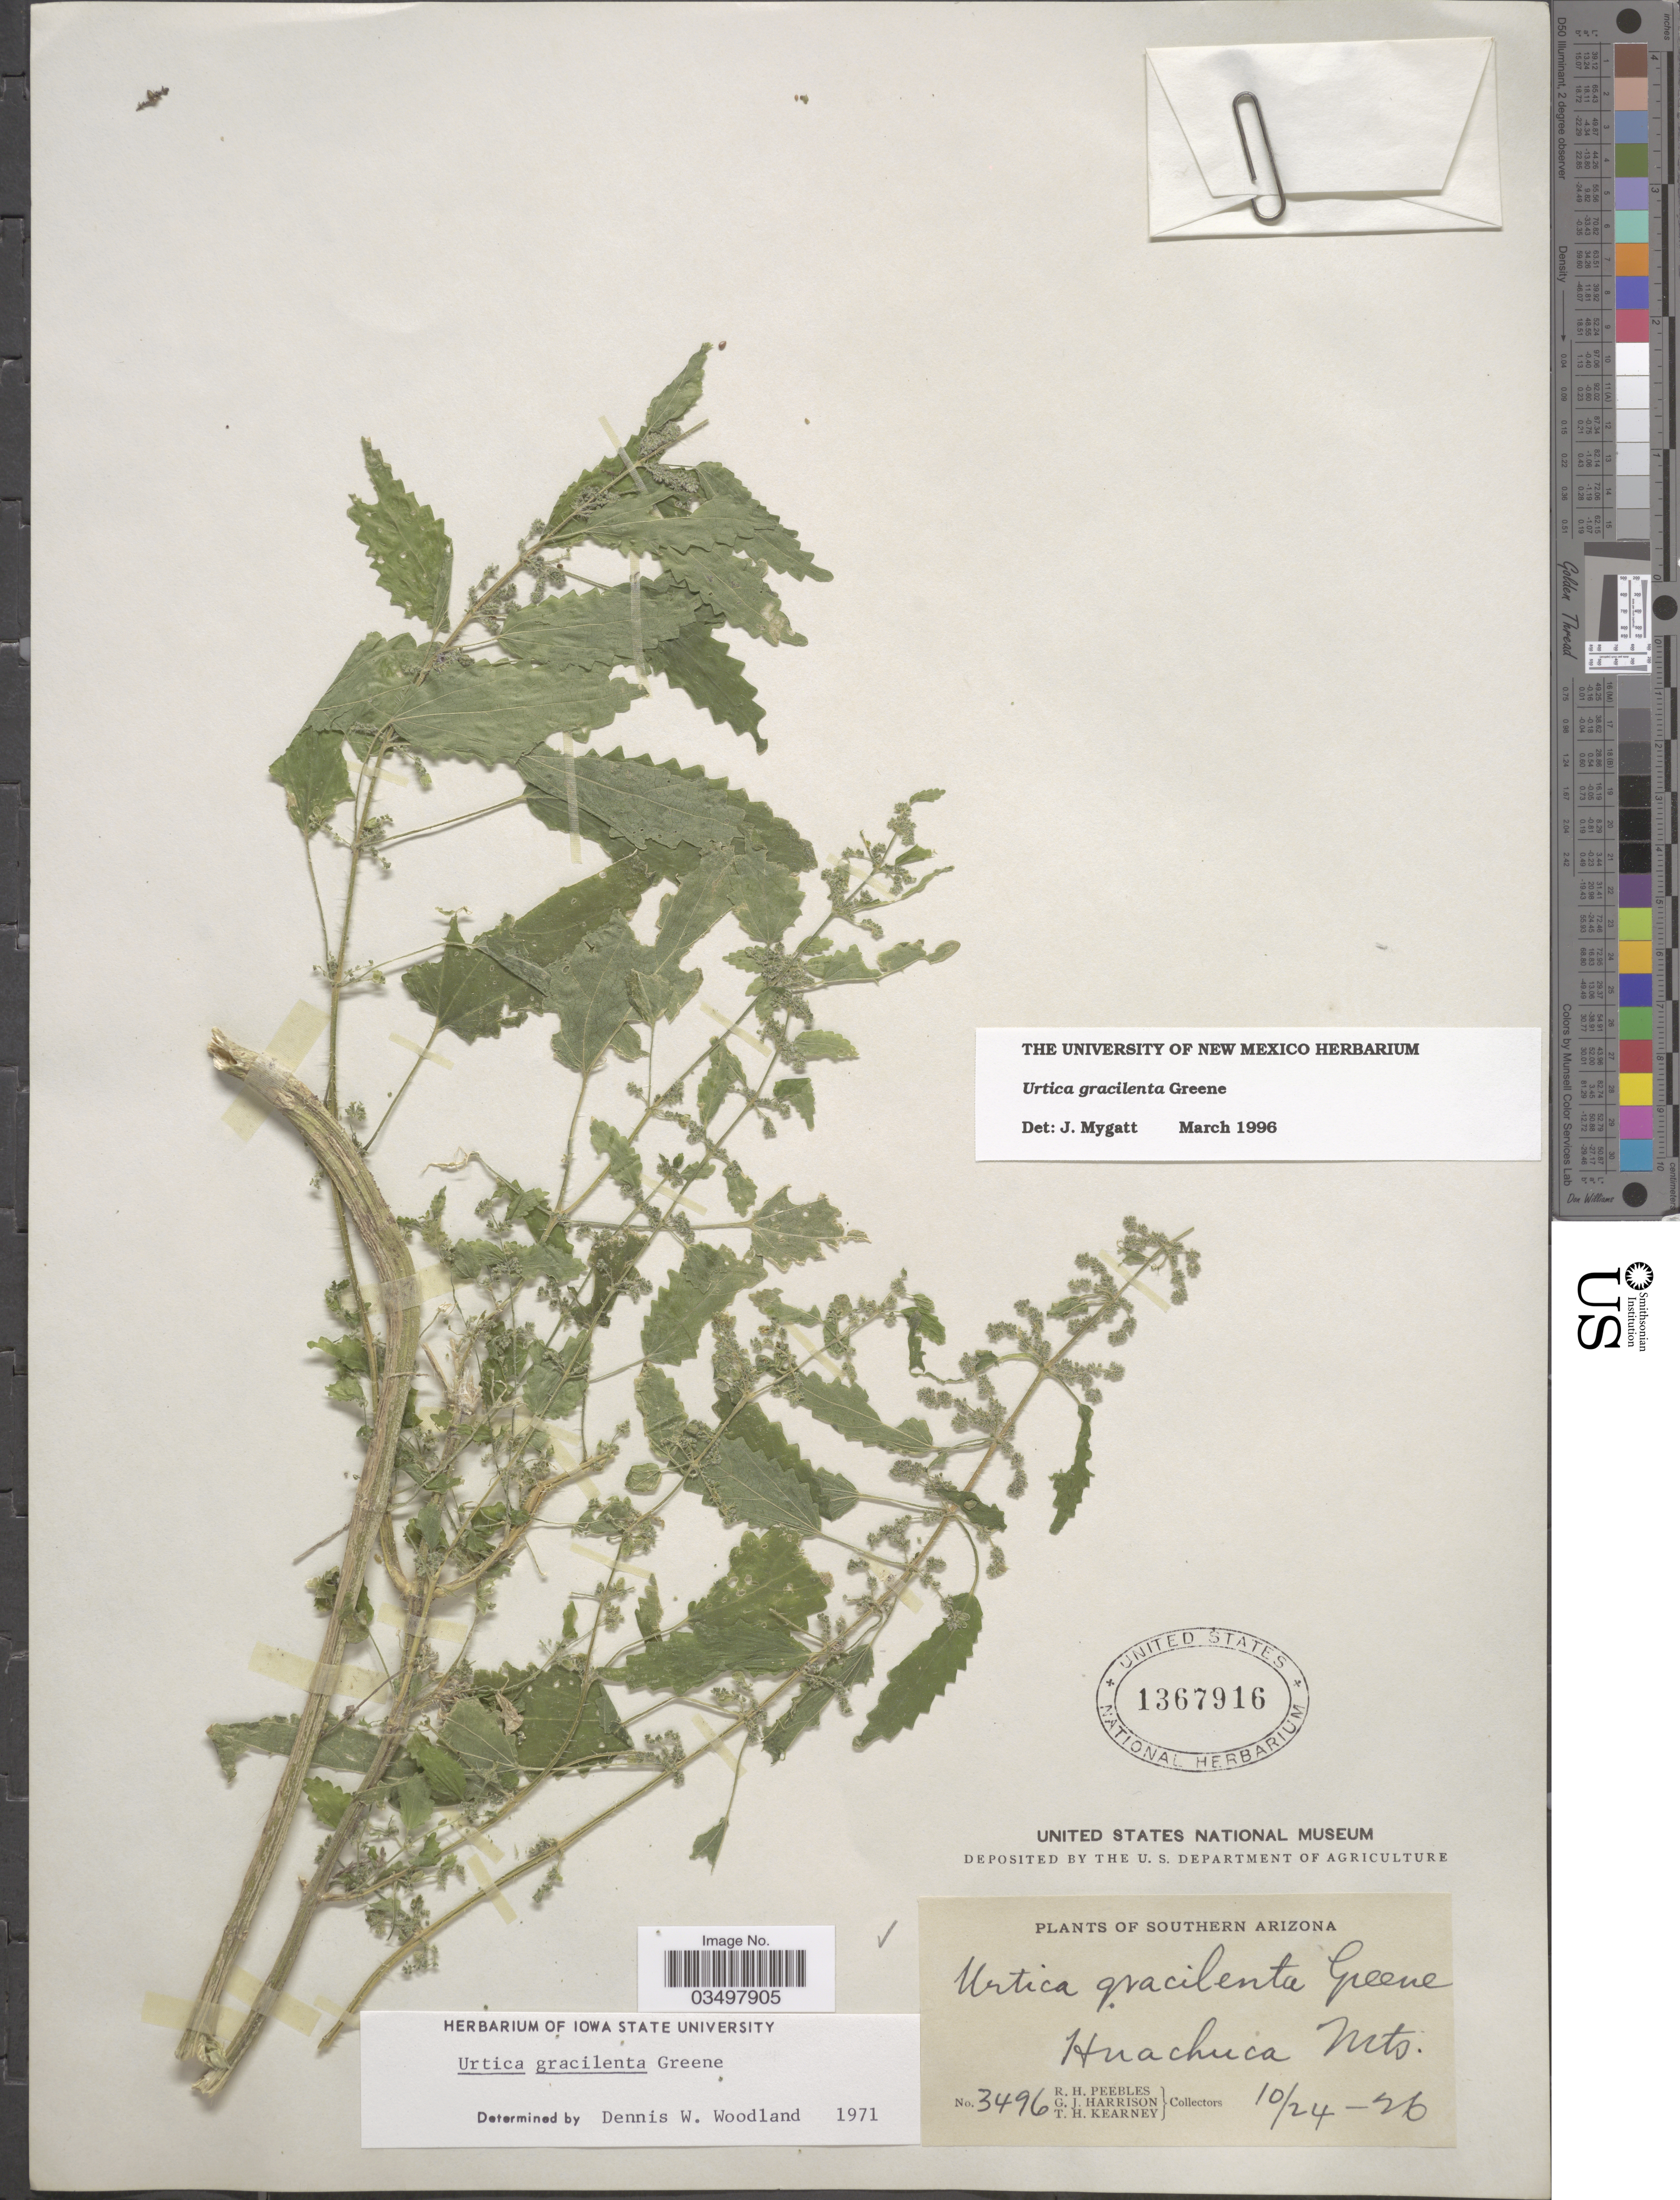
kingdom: Plantae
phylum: Tracheophyta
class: Magnoliopsida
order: Rosales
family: Urticaceae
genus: Urtica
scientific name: Urtica gracilenta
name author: Greene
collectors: R. H. Peebles, G. J. Harrison & T. H. Kearney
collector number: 3496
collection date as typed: Transcribed d/m/y: /10/24 to /10/26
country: United States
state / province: Arizona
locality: Southern Arizona. Huachuca Mts.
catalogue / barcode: US 1367916